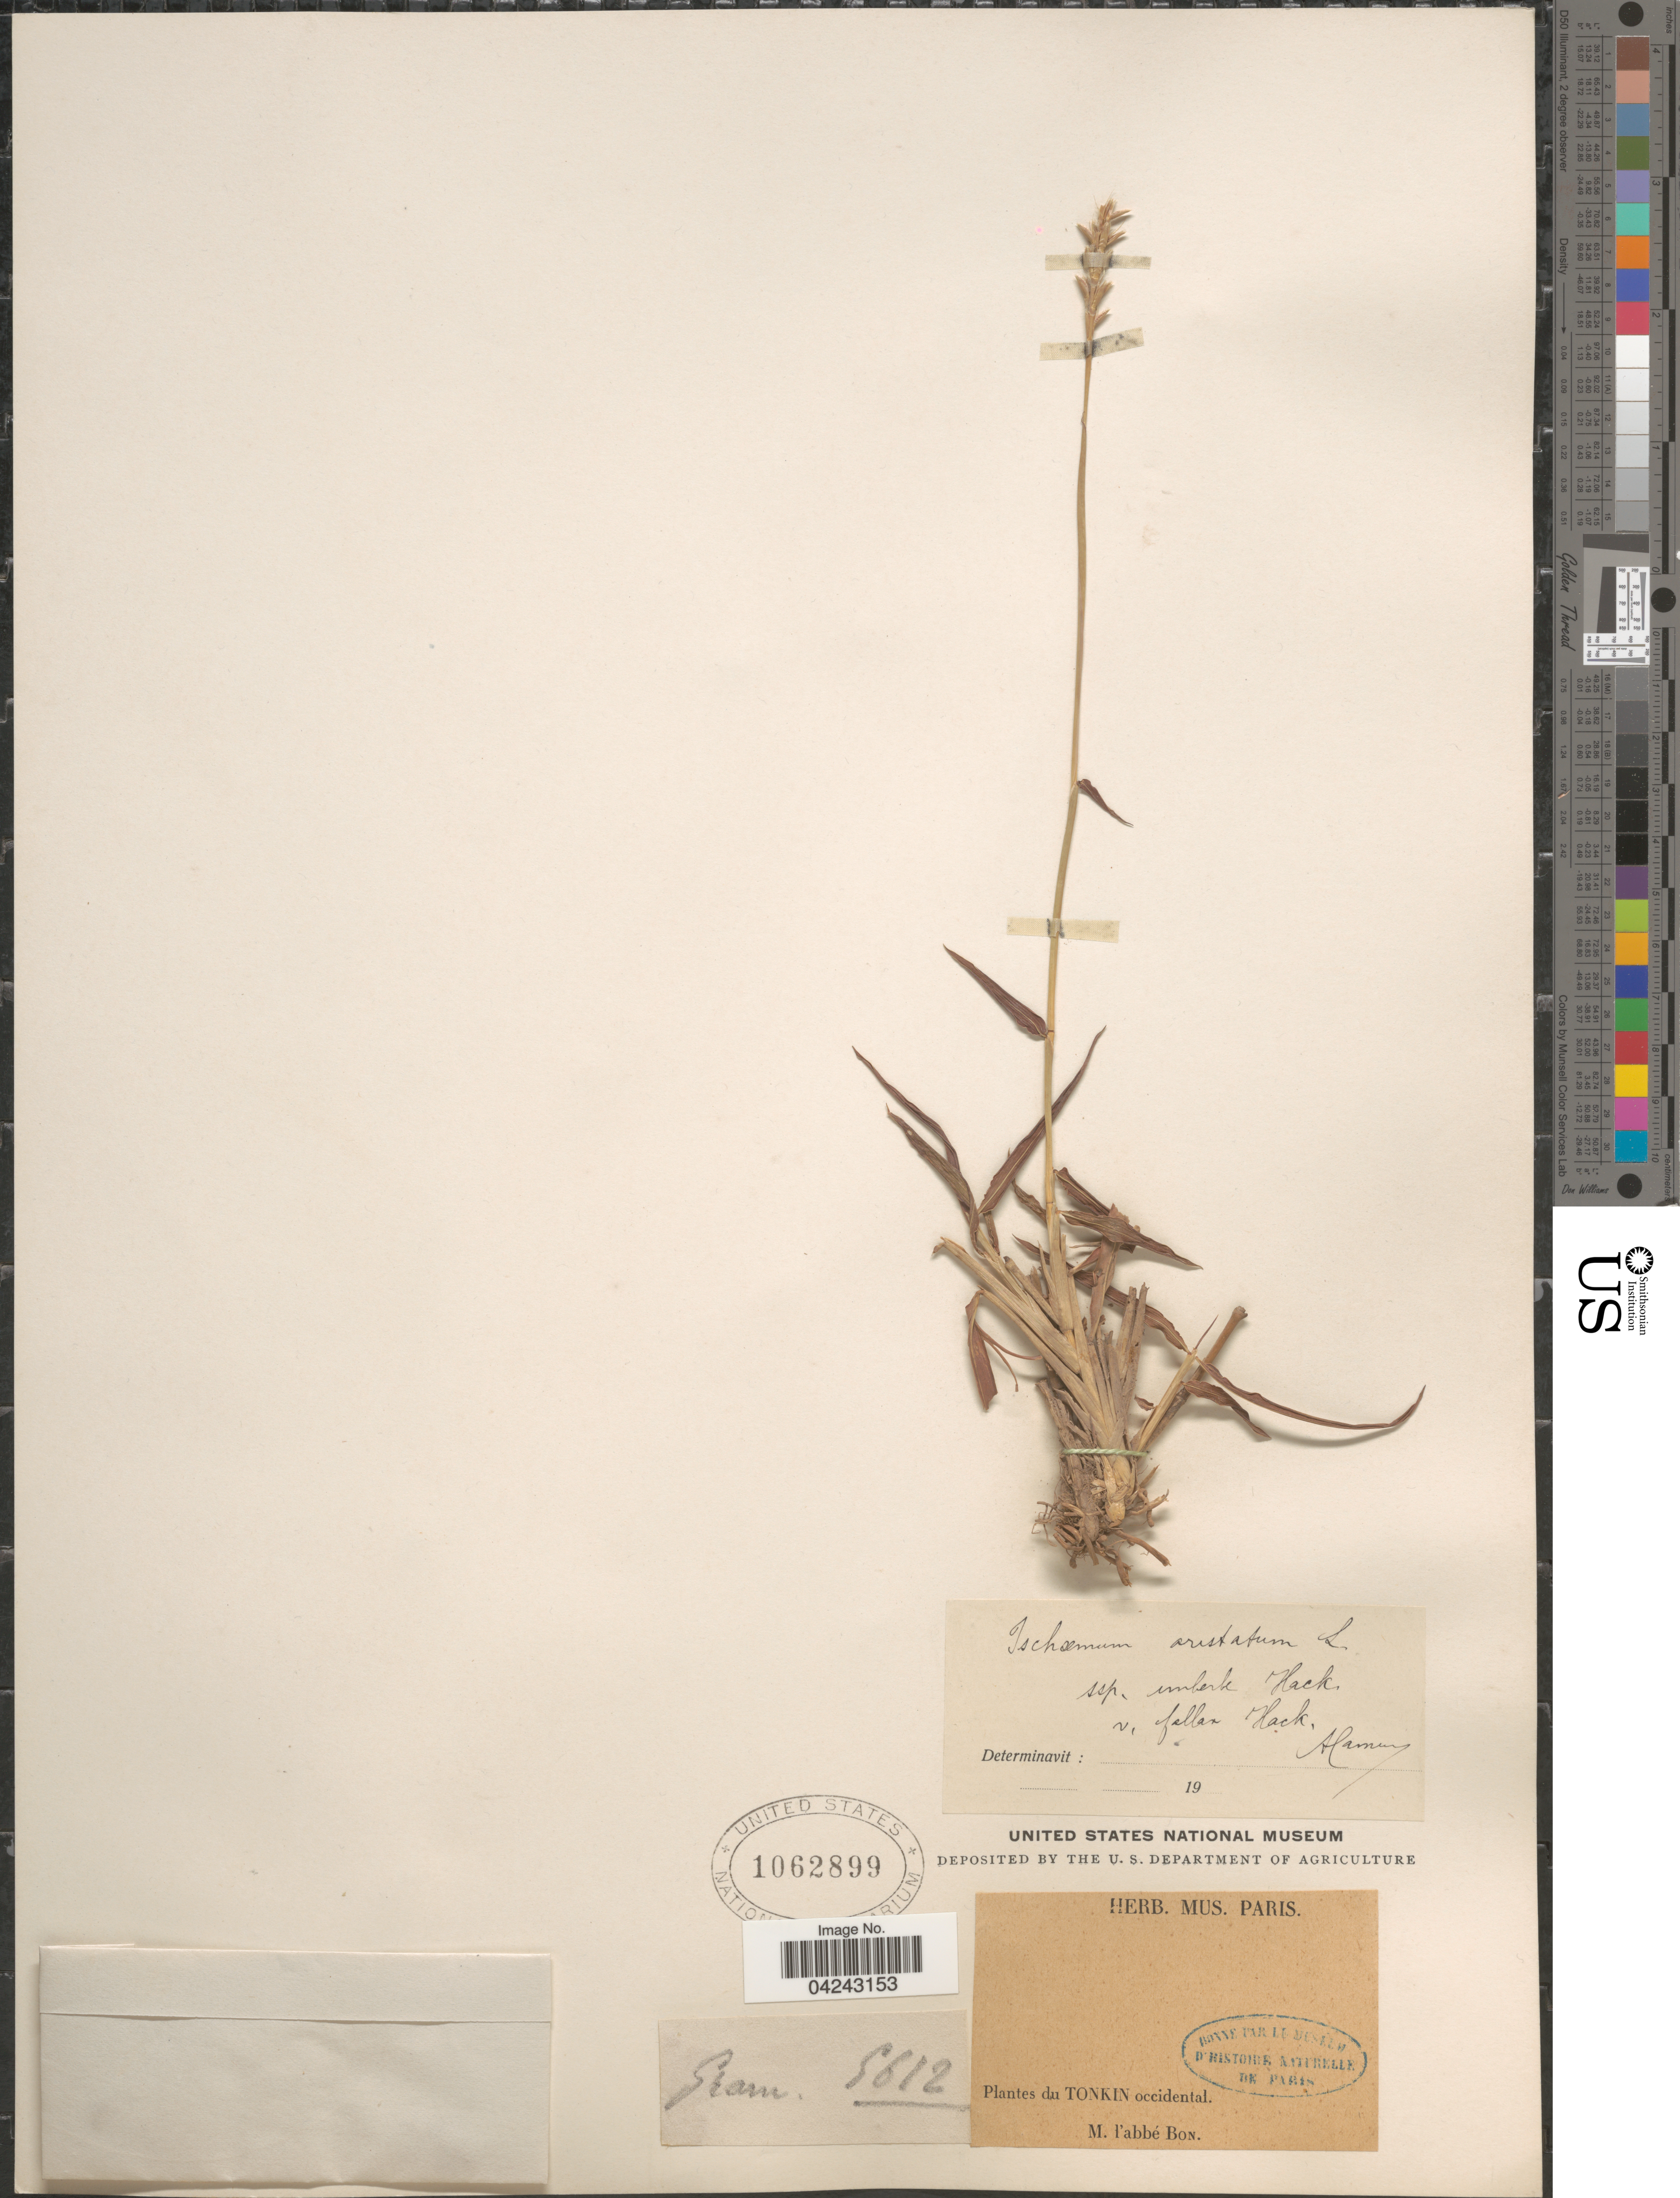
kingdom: Plantae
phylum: Tracheophyta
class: Liliopsida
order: Poales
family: Poaceae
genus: Ischaemum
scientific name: Ischaemum aristatum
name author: L.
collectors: H. F. Bon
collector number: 5612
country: Vietnam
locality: Tonkin occidental.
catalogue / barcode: US 1062899